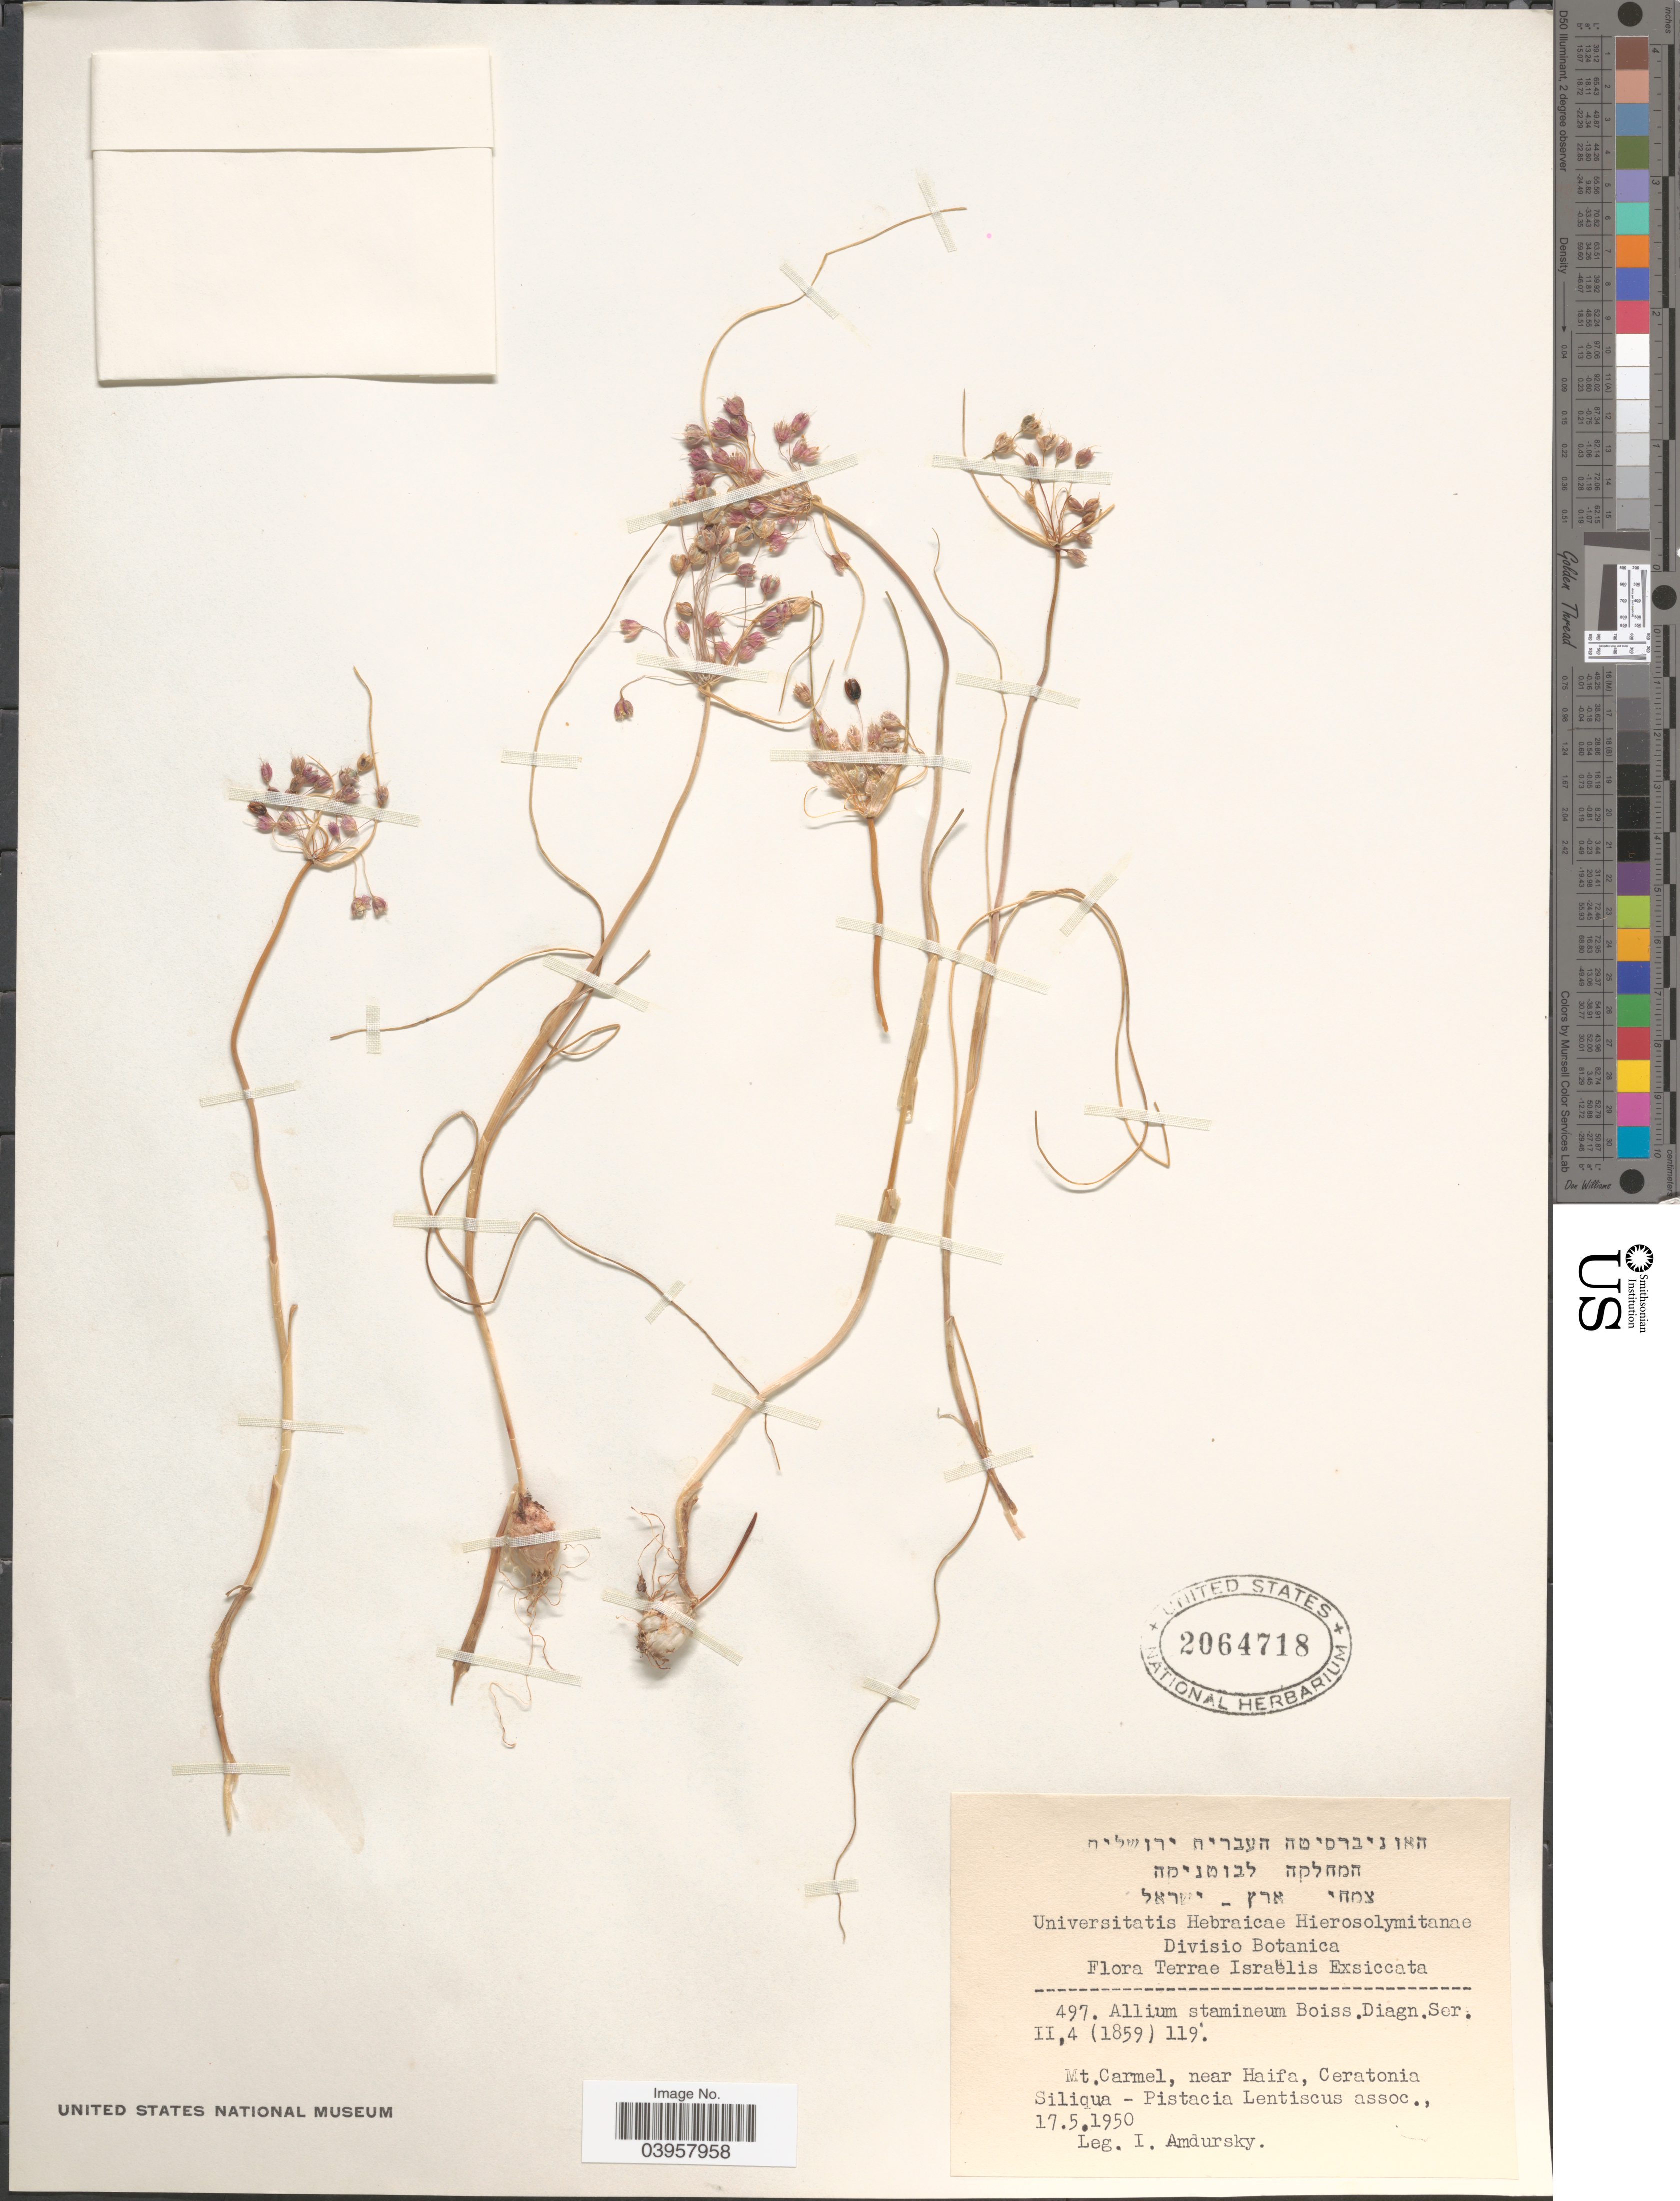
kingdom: Plantae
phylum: Tracheophyta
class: Liliopsida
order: Asparagales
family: Amaryllidaceae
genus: Allium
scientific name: Allium stamineum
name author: Boiss.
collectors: I. Amdursky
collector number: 497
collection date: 1950-05-17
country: Israel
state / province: Haifa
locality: Terrae Israëlis. Mt. Carmel, near Haifa.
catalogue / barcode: US 2064718